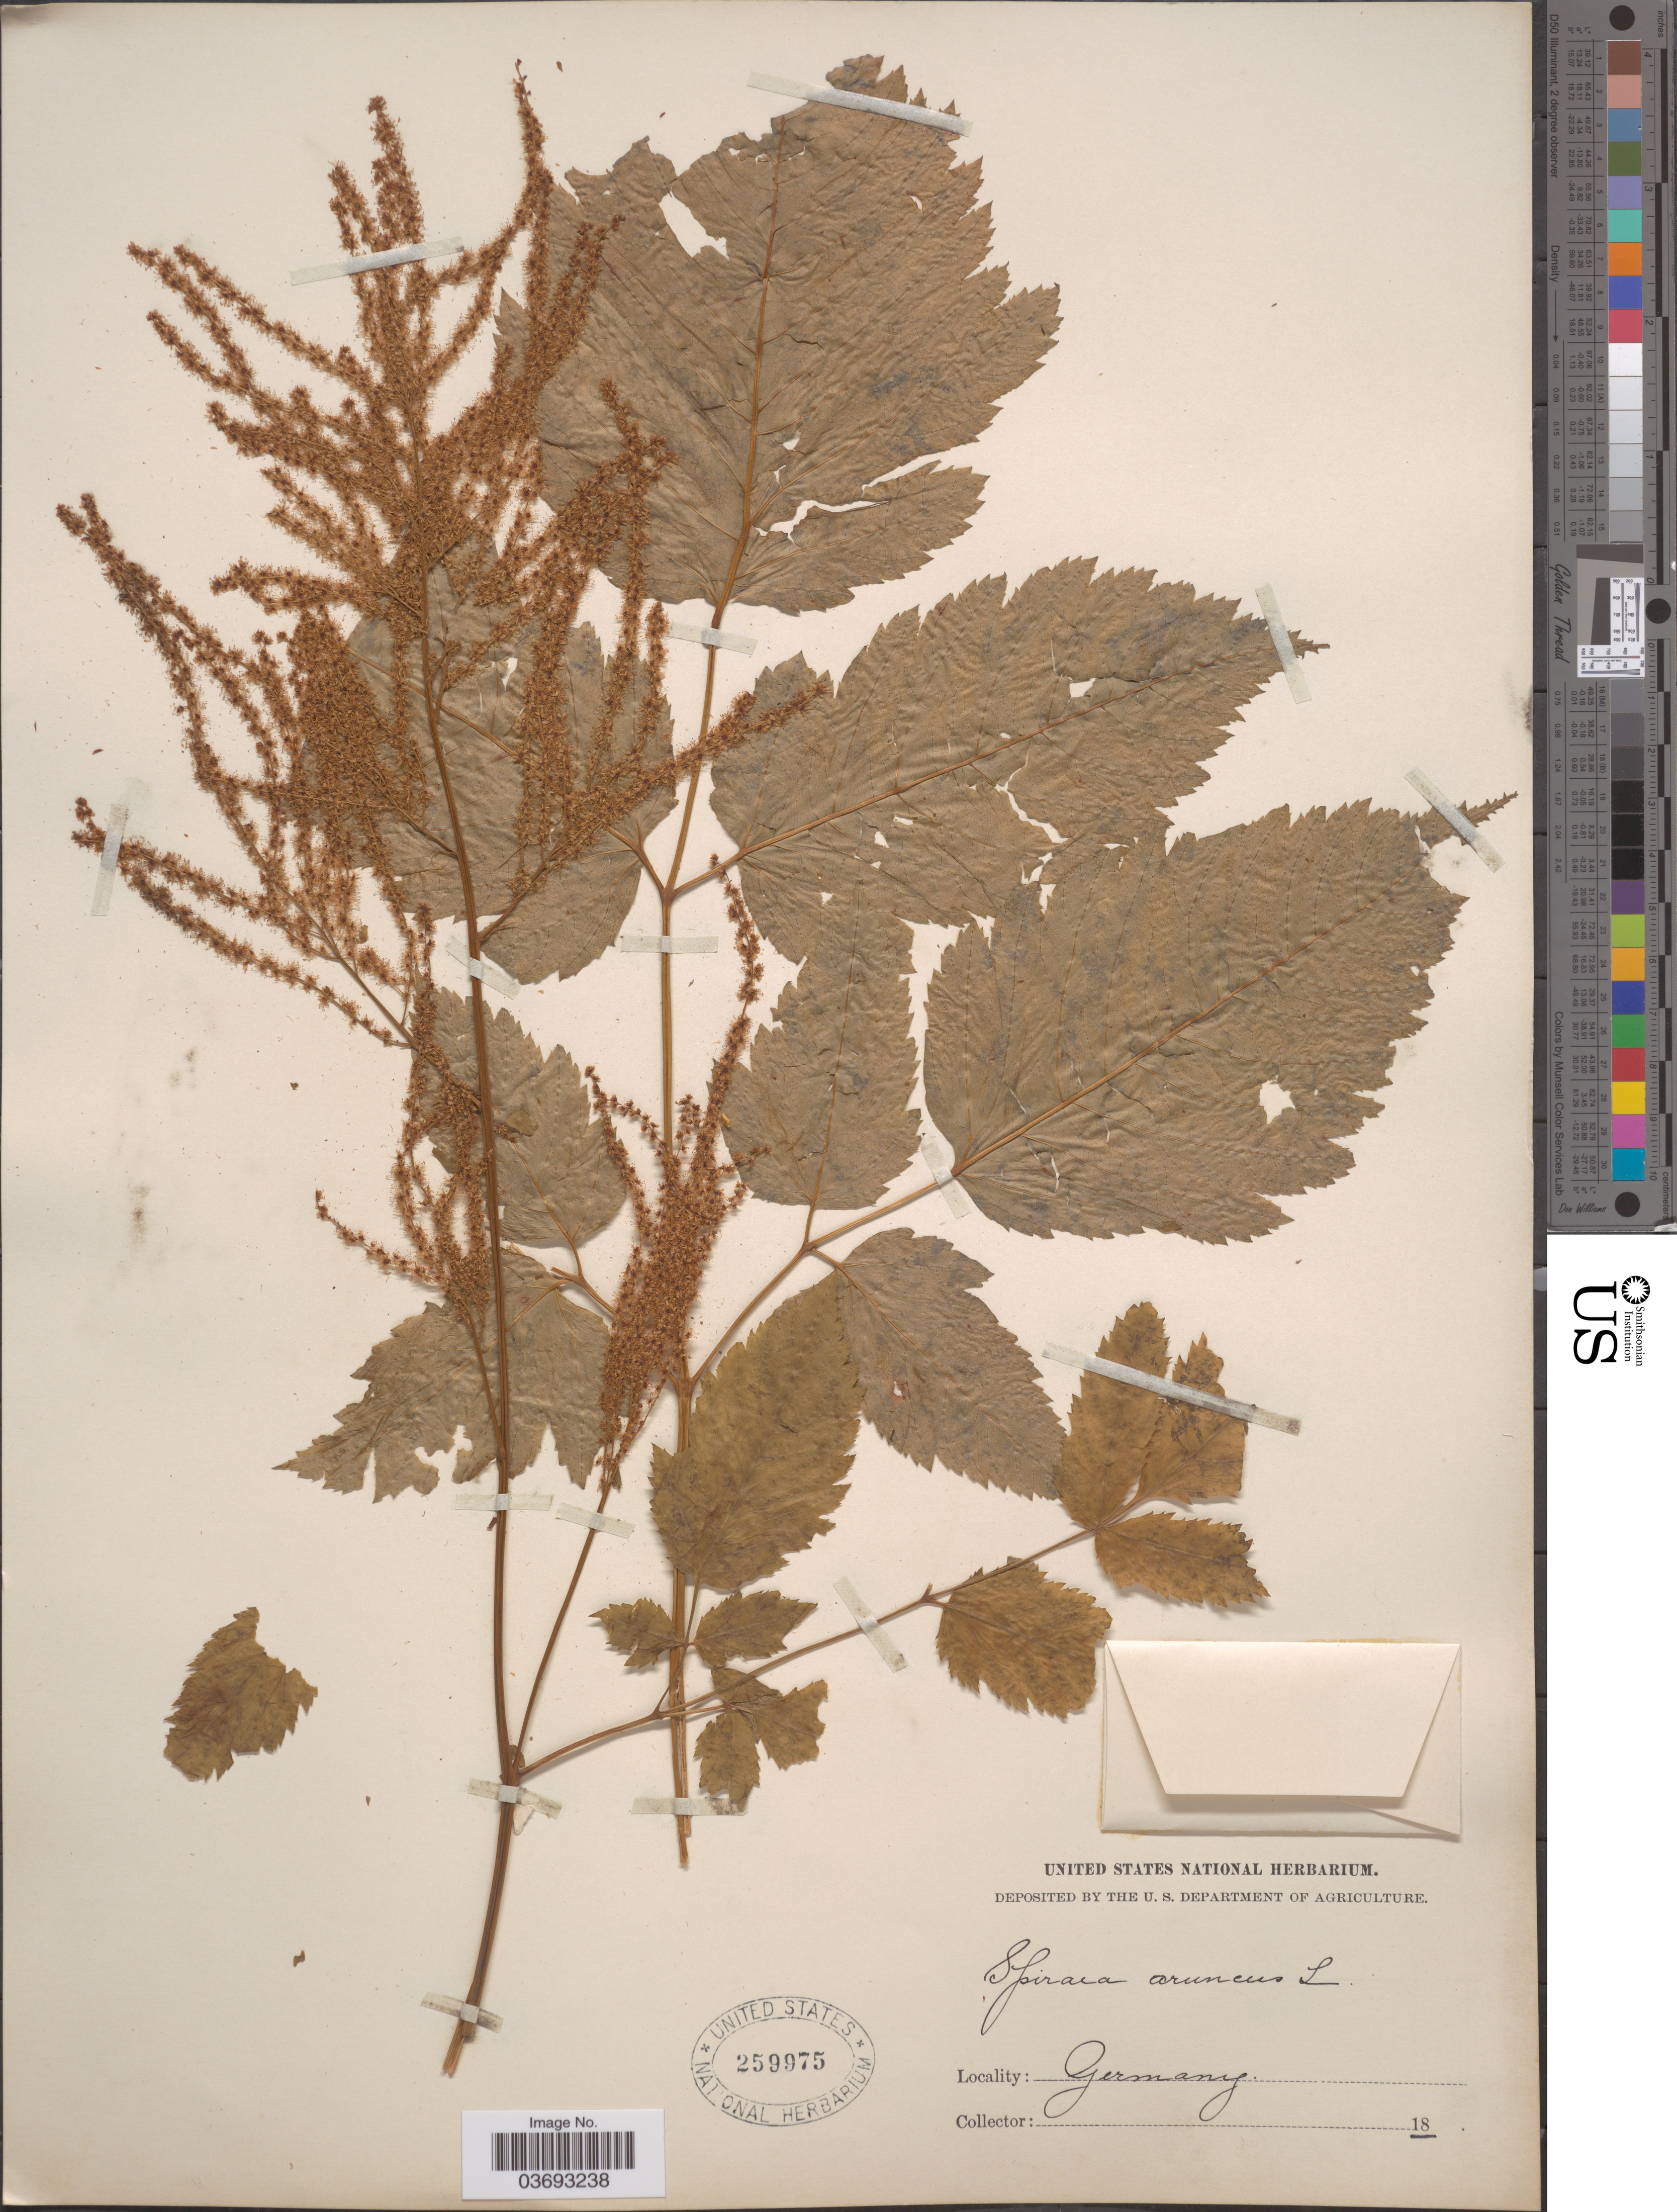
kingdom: Plantae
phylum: Tracheophyta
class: Magnoliopsida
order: Rosales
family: Rosaceae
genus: Spiraea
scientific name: Spiraea aruncus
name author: L.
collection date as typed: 18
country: Germany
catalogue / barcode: US 259975